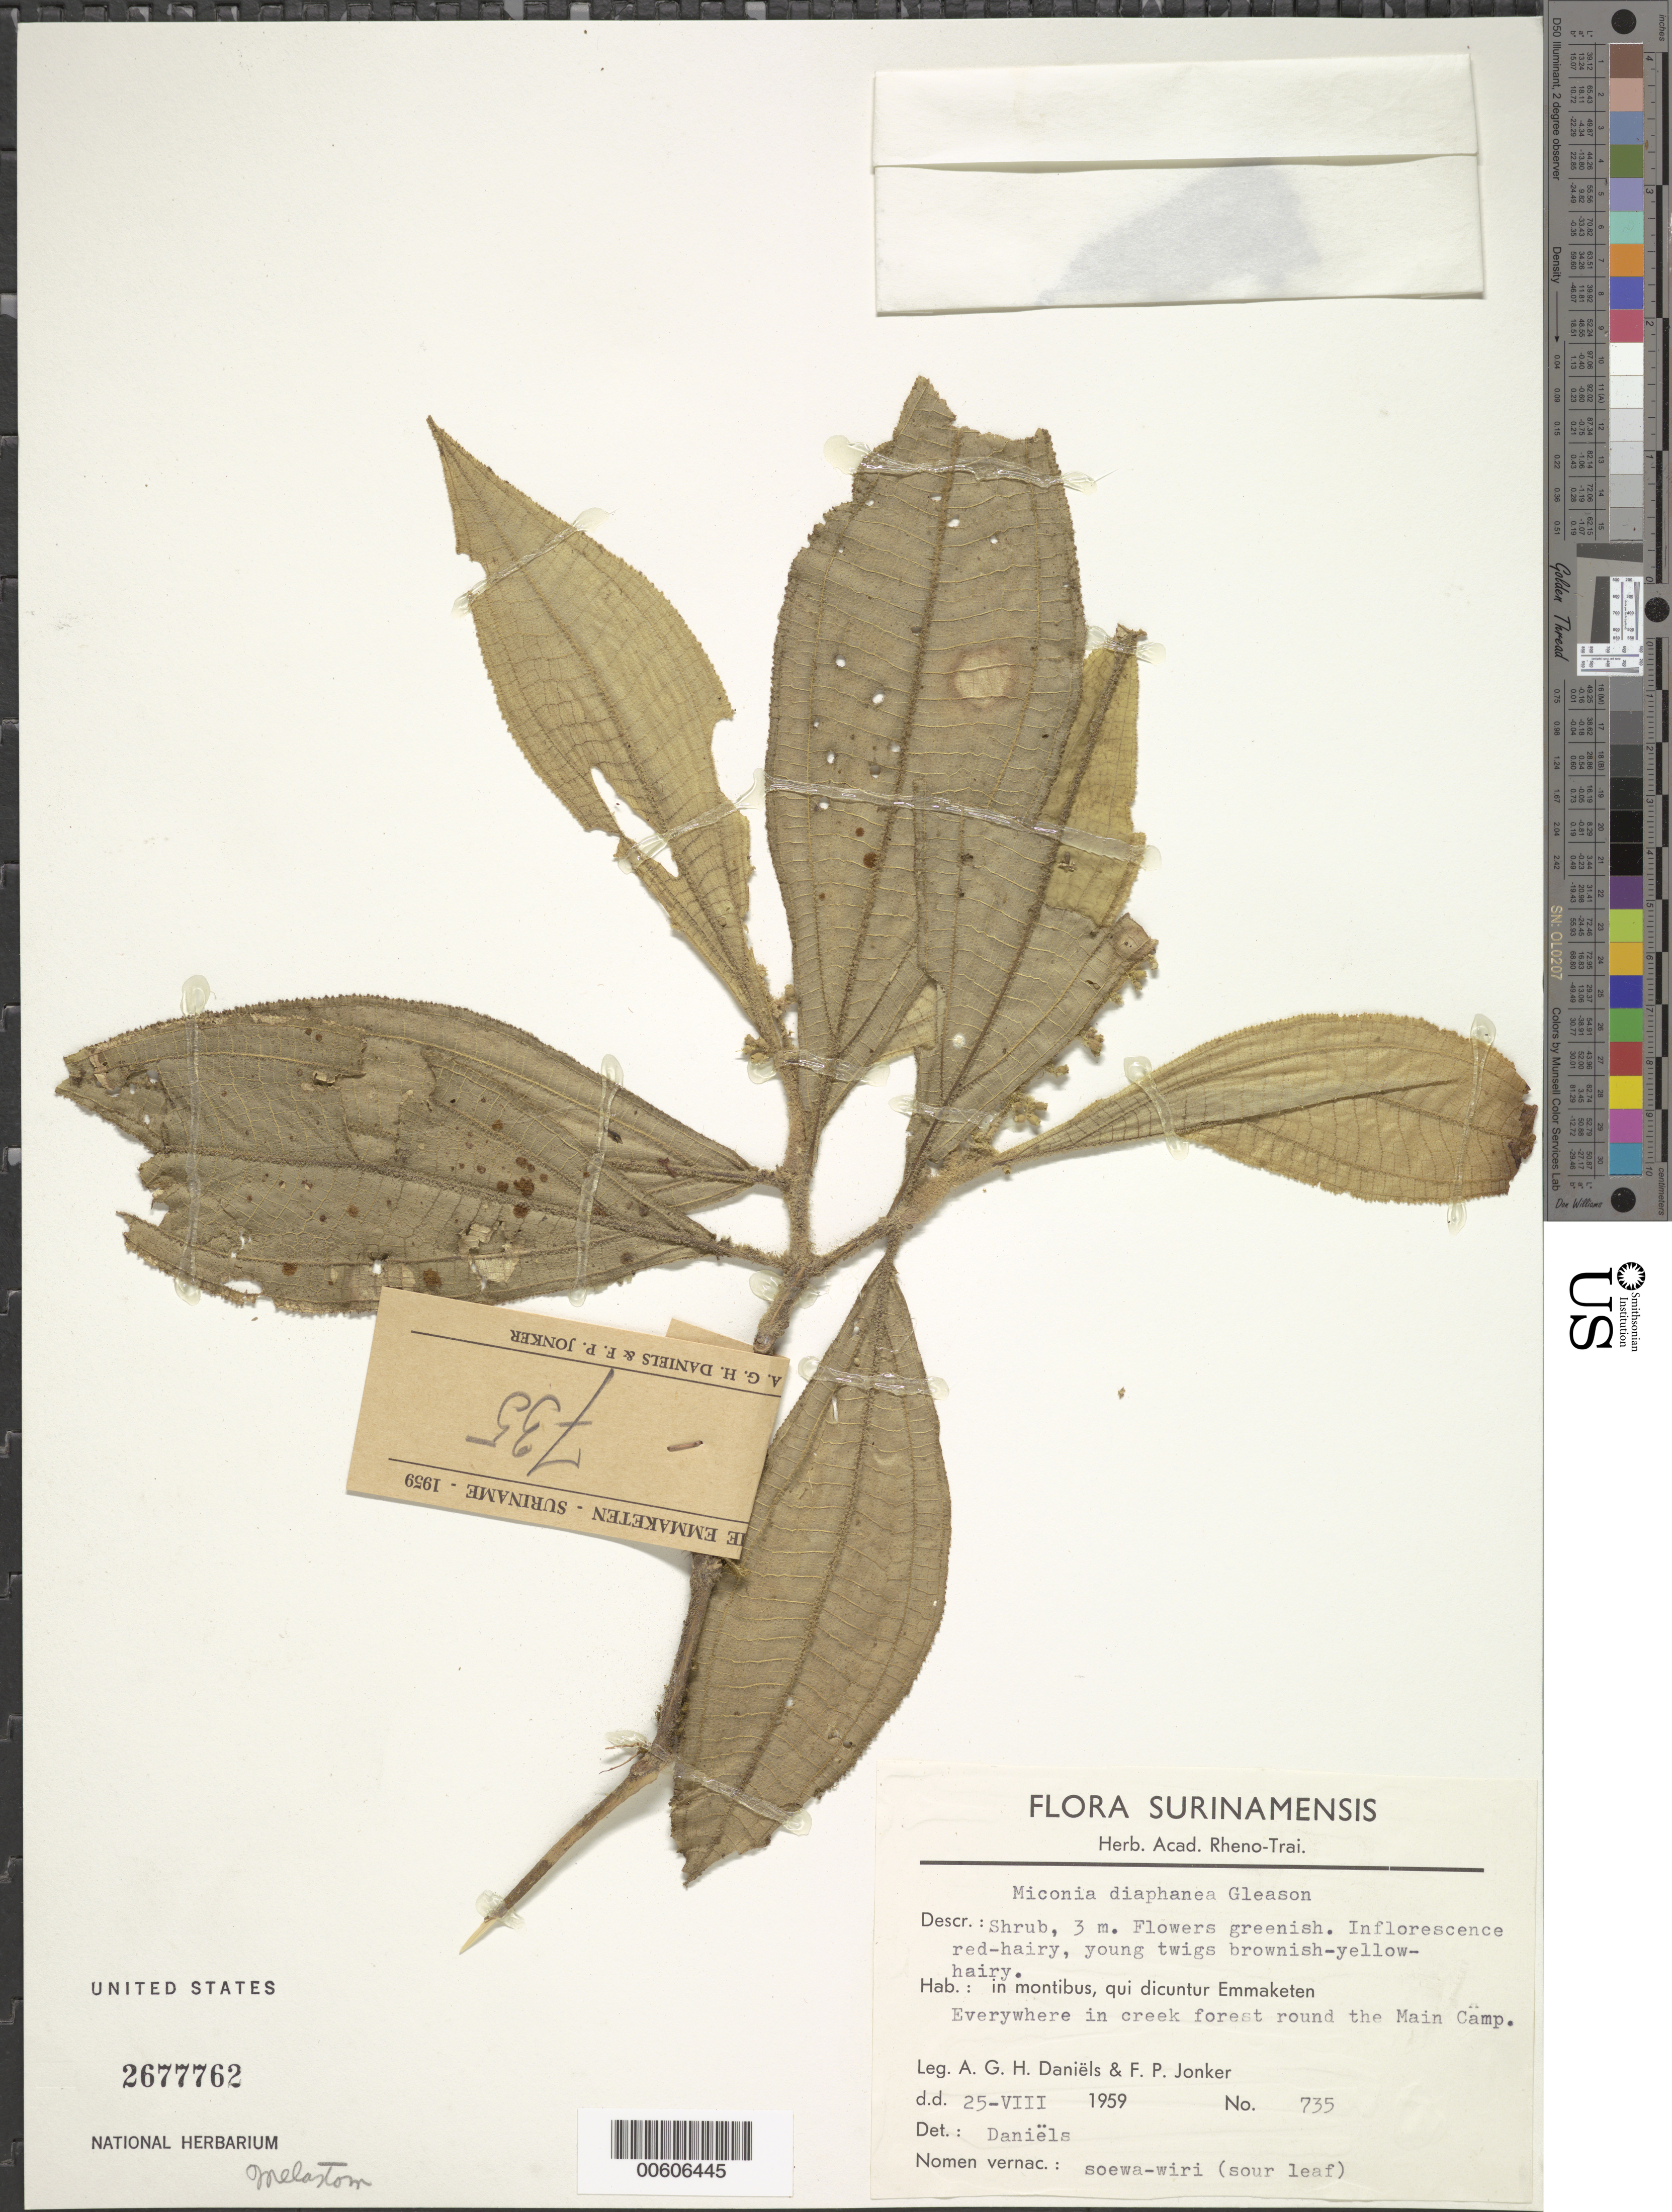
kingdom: Plantae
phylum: Tracheophyta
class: Magnoliopsida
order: Myrtales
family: Melastomataceae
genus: Miconia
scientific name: Miconia diaphanea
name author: Gleason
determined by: Daniels, --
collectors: A. Daniëls & F. P. Jonker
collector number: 735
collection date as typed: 25-Aug-59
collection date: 1959-08-25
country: Suriname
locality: Emmaketen, round the Main Camp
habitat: Creek forest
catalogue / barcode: US 2677762